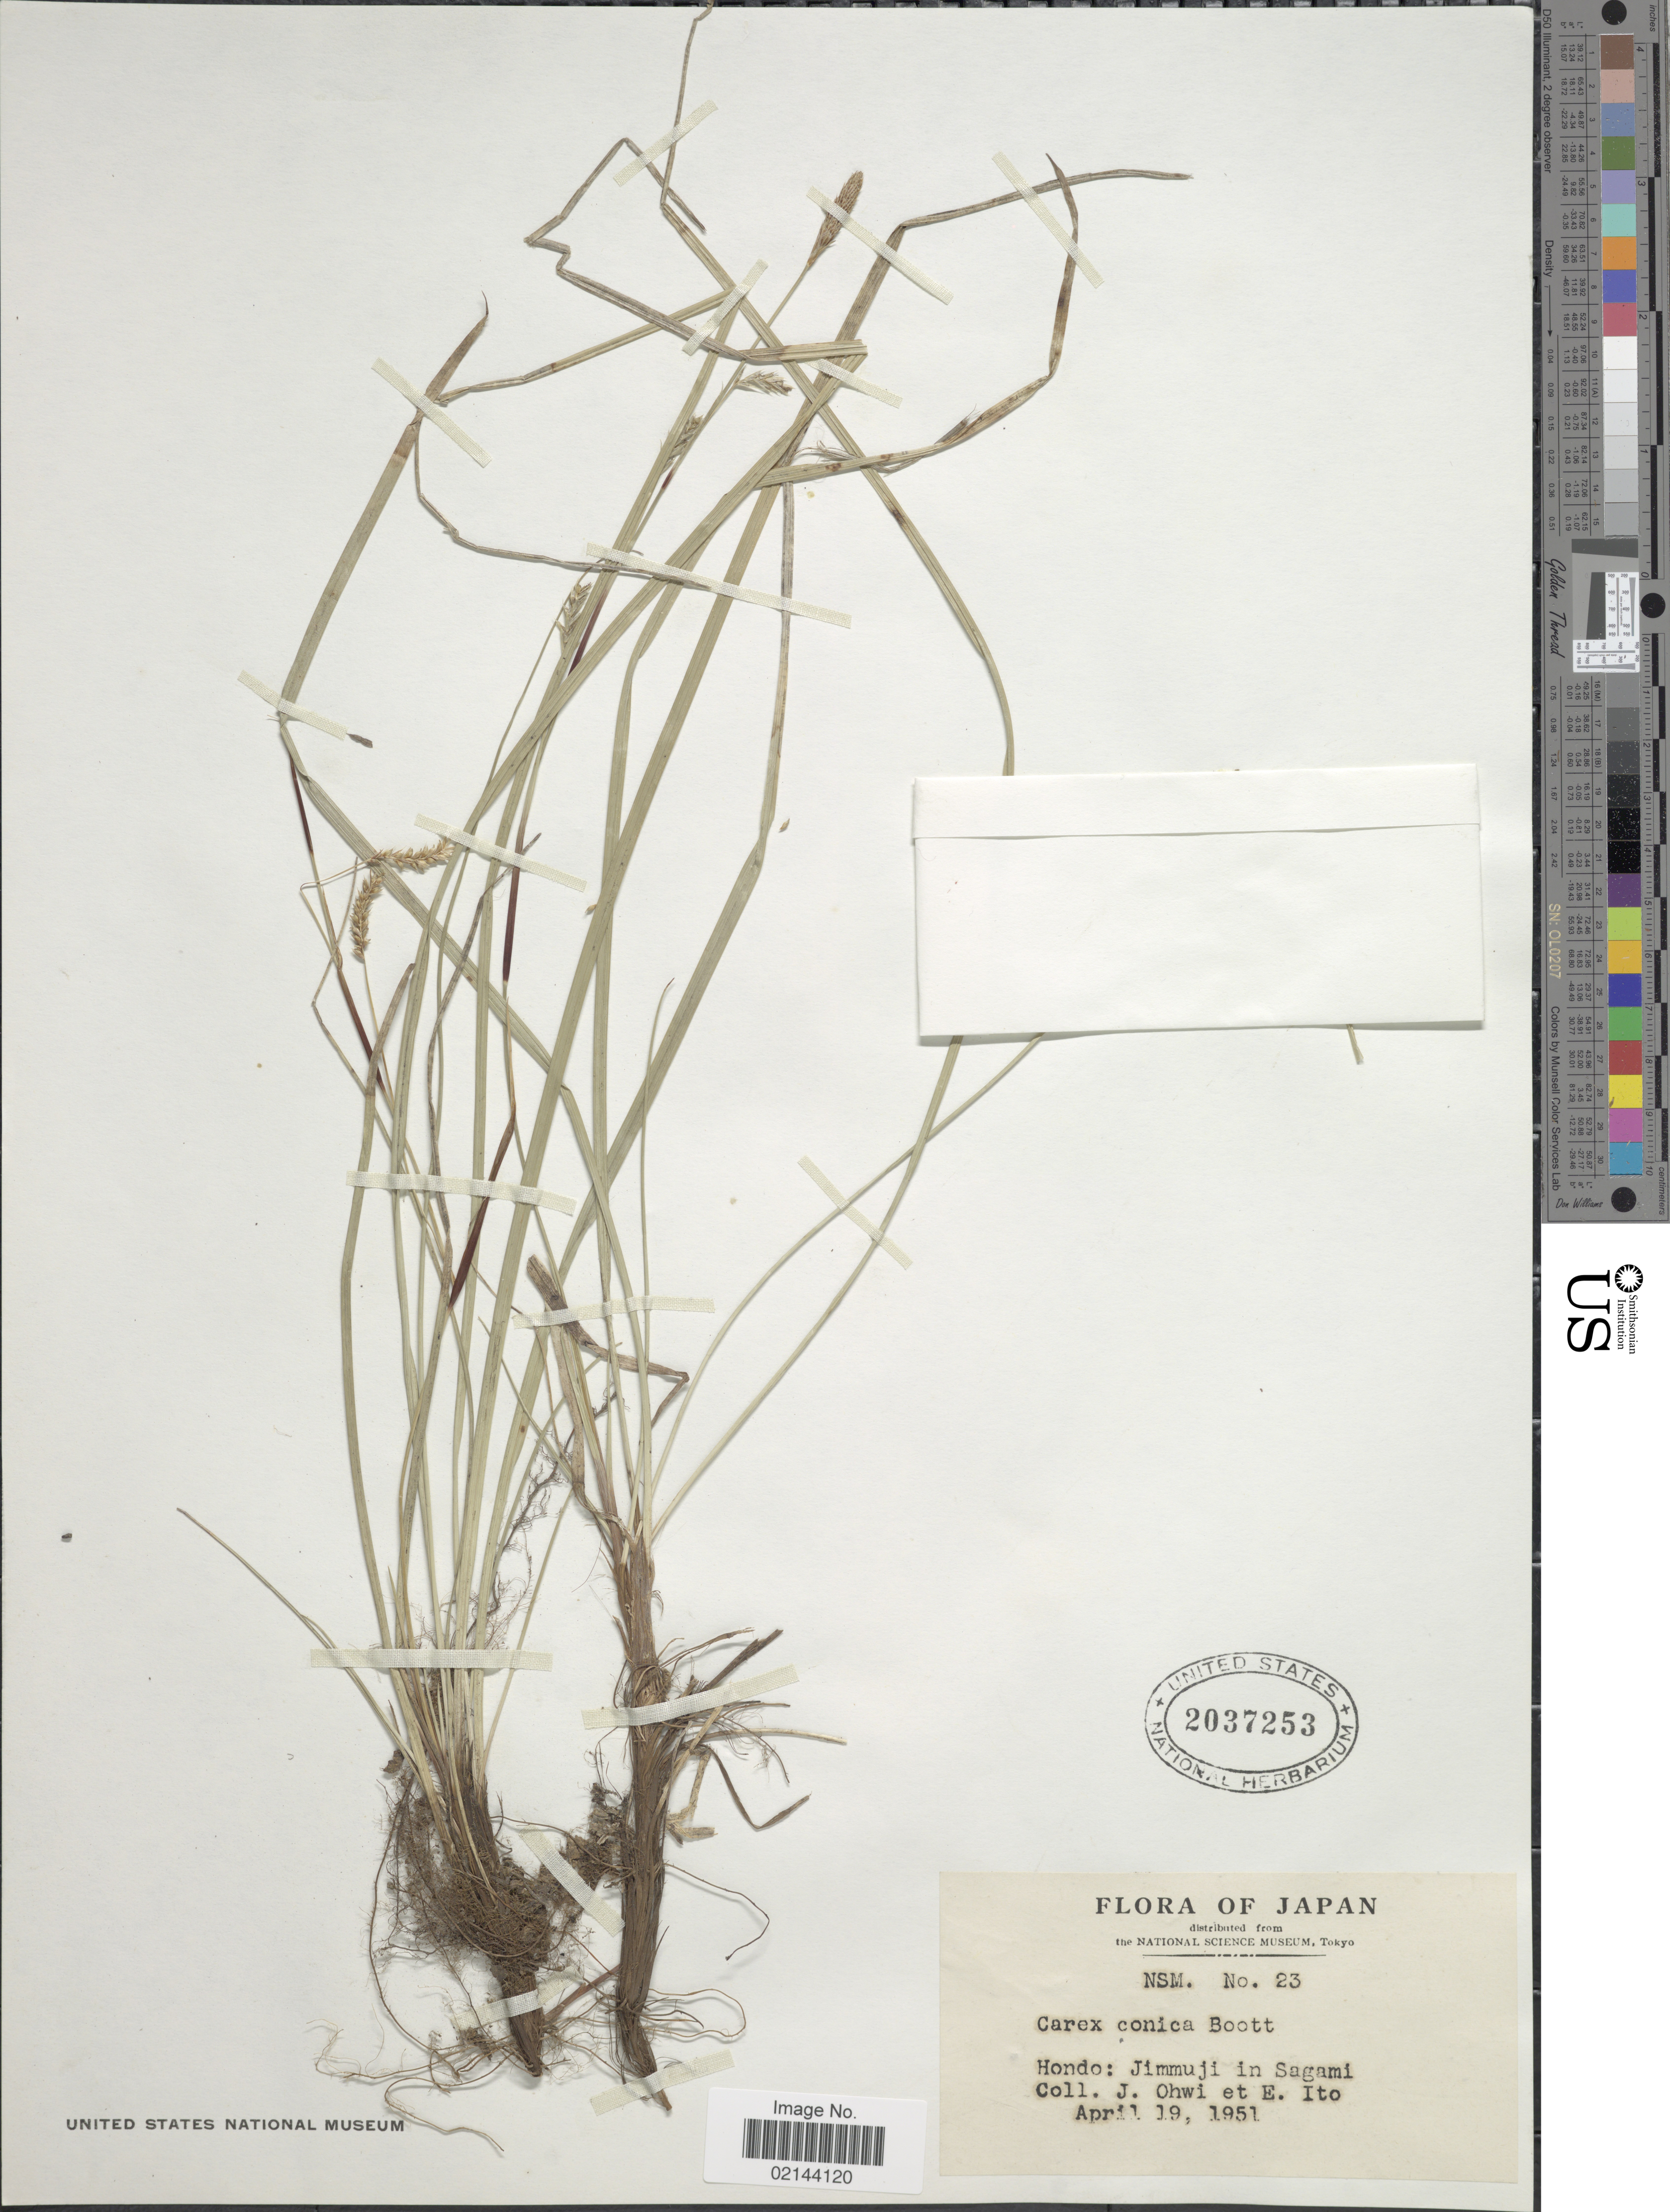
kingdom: Plantae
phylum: Tracheophyta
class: Liliopsida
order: Poales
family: Cyperaceae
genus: Carex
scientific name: Carex conica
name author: Boott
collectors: J. Ohwi & E. Ito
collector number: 23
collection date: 1951-04-19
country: Japan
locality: Hondo: Jimmuji in Sagami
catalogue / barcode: US 2037253